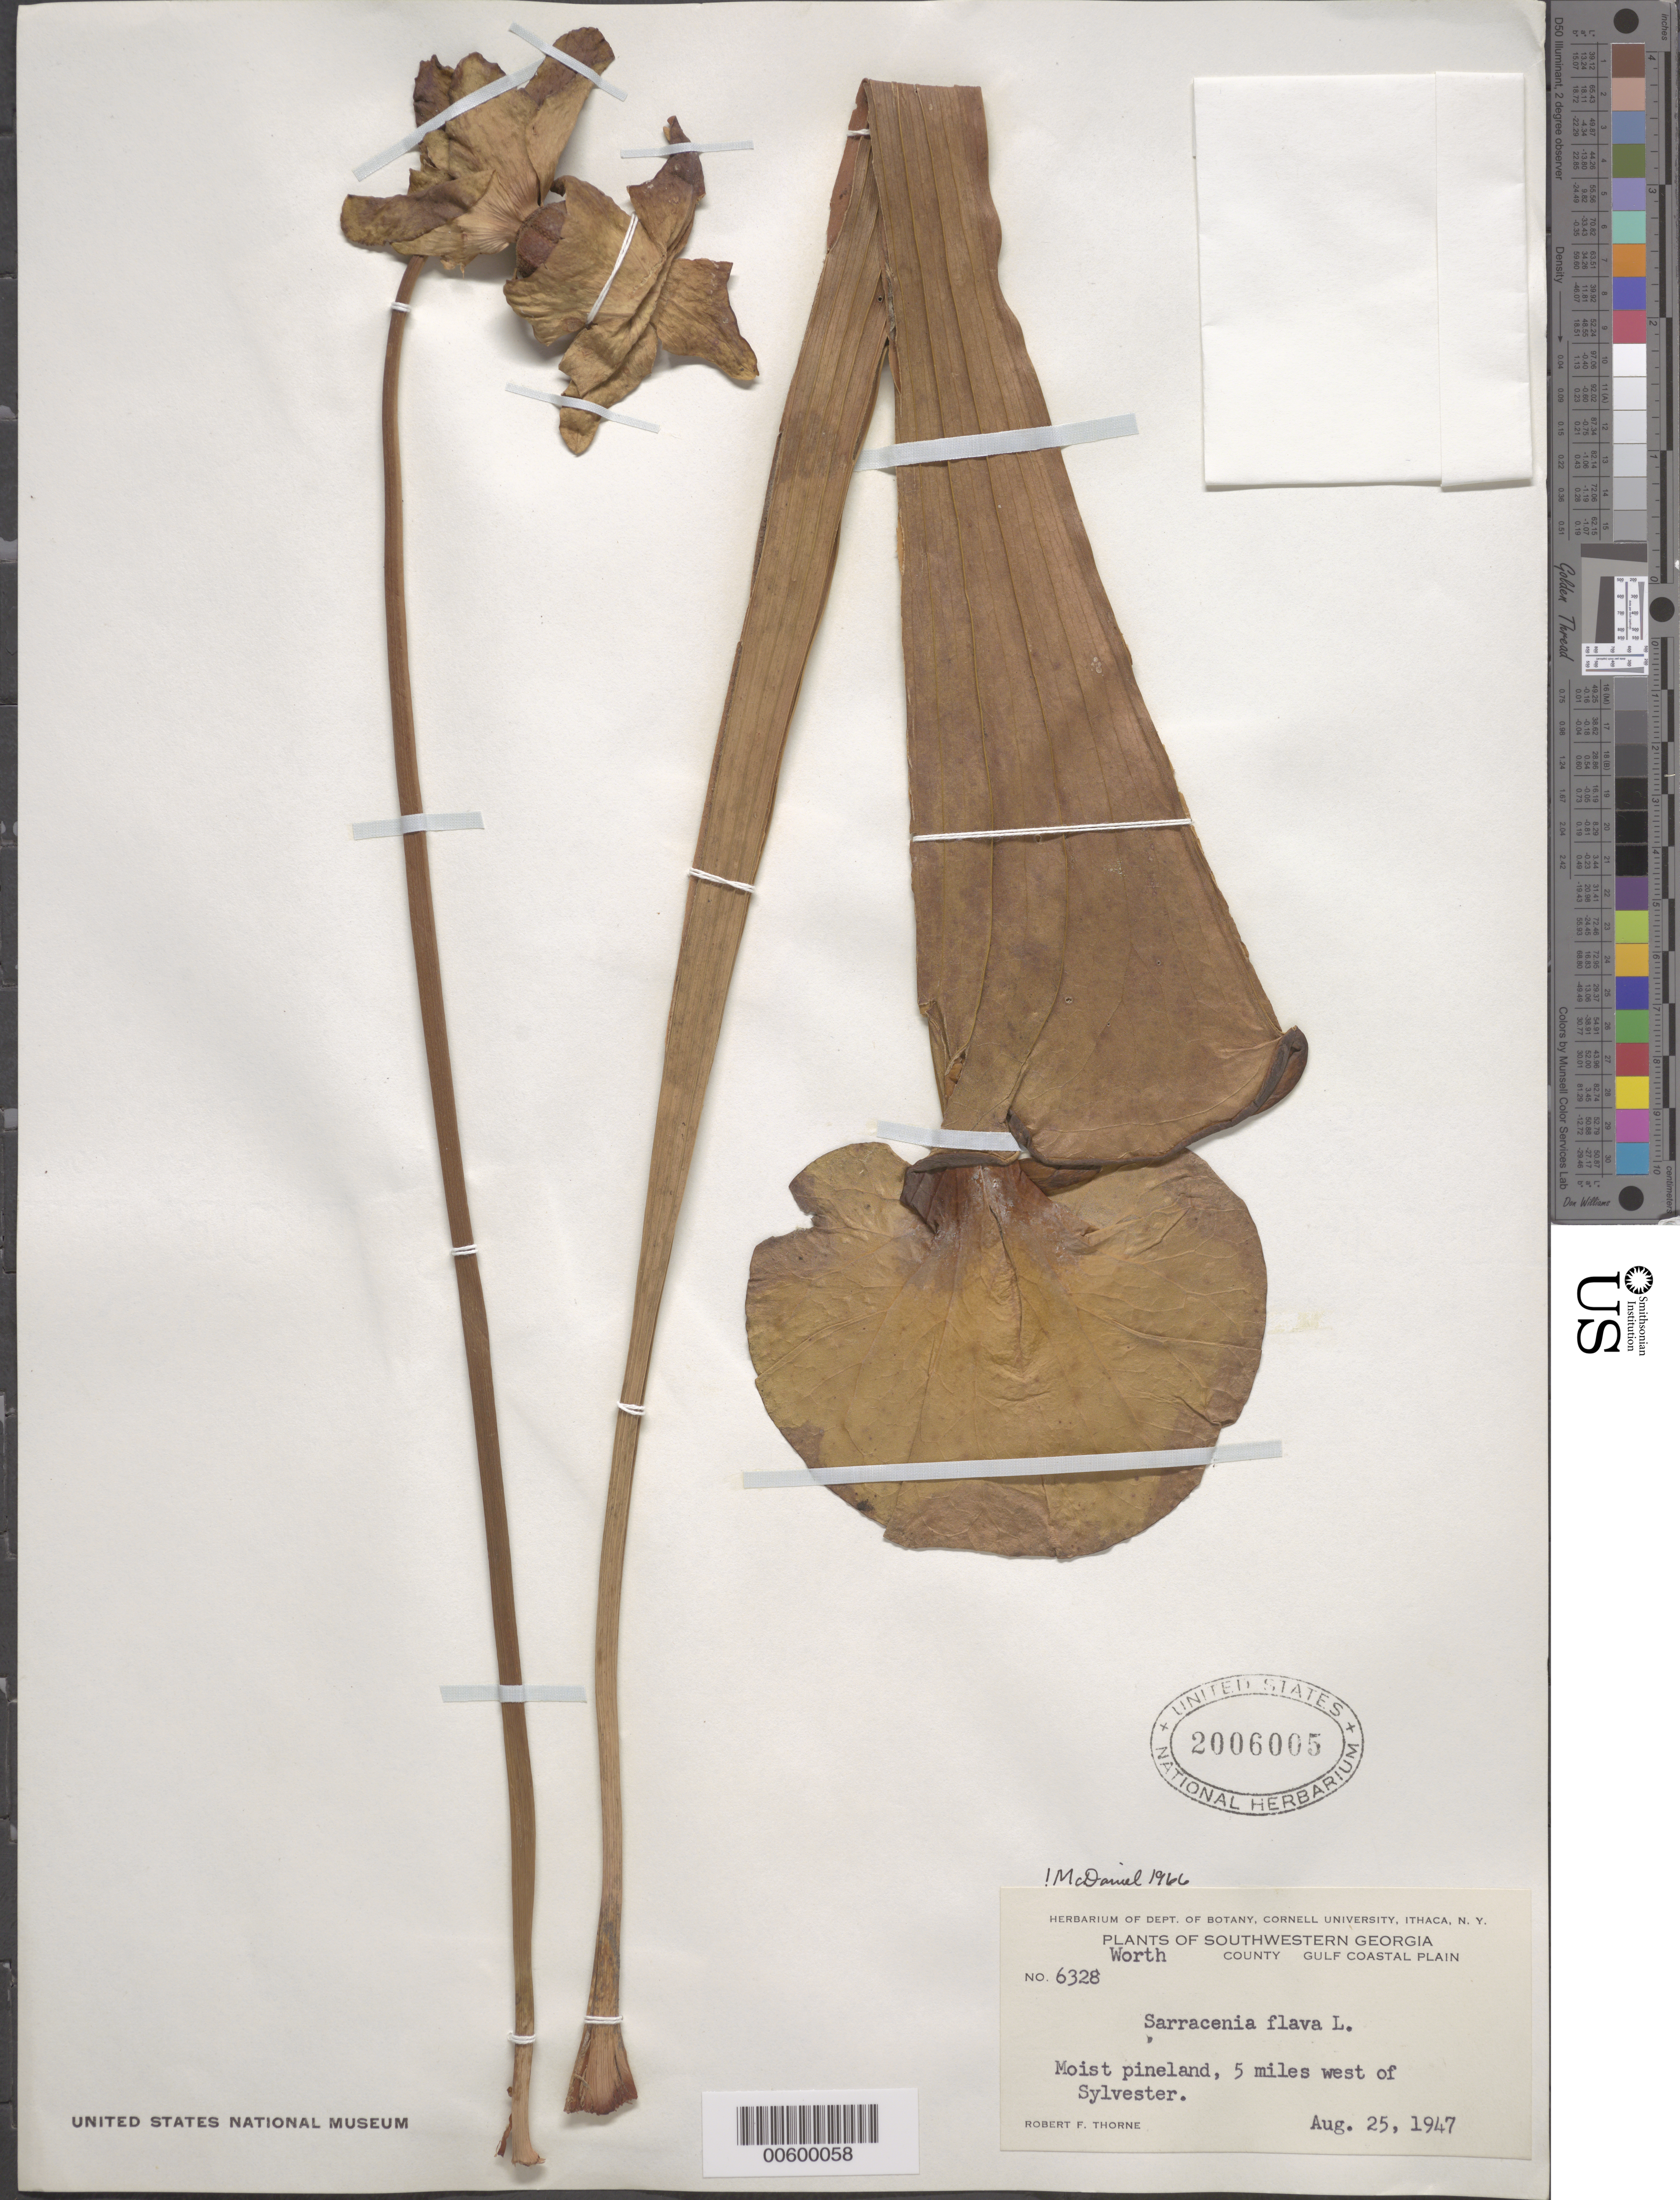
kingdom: Plantae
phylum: Tracheophyta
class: Magnoliopsida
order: Ericales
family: Sarraceniaceae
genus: Sarracenia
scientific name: Sarracenia flava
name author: L.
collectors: R. F. Thorne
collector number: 6328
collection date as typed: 25 Aug 1947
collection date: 1947-08-25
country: United States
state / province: Georgia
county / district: Worth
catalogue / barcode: US 2006005